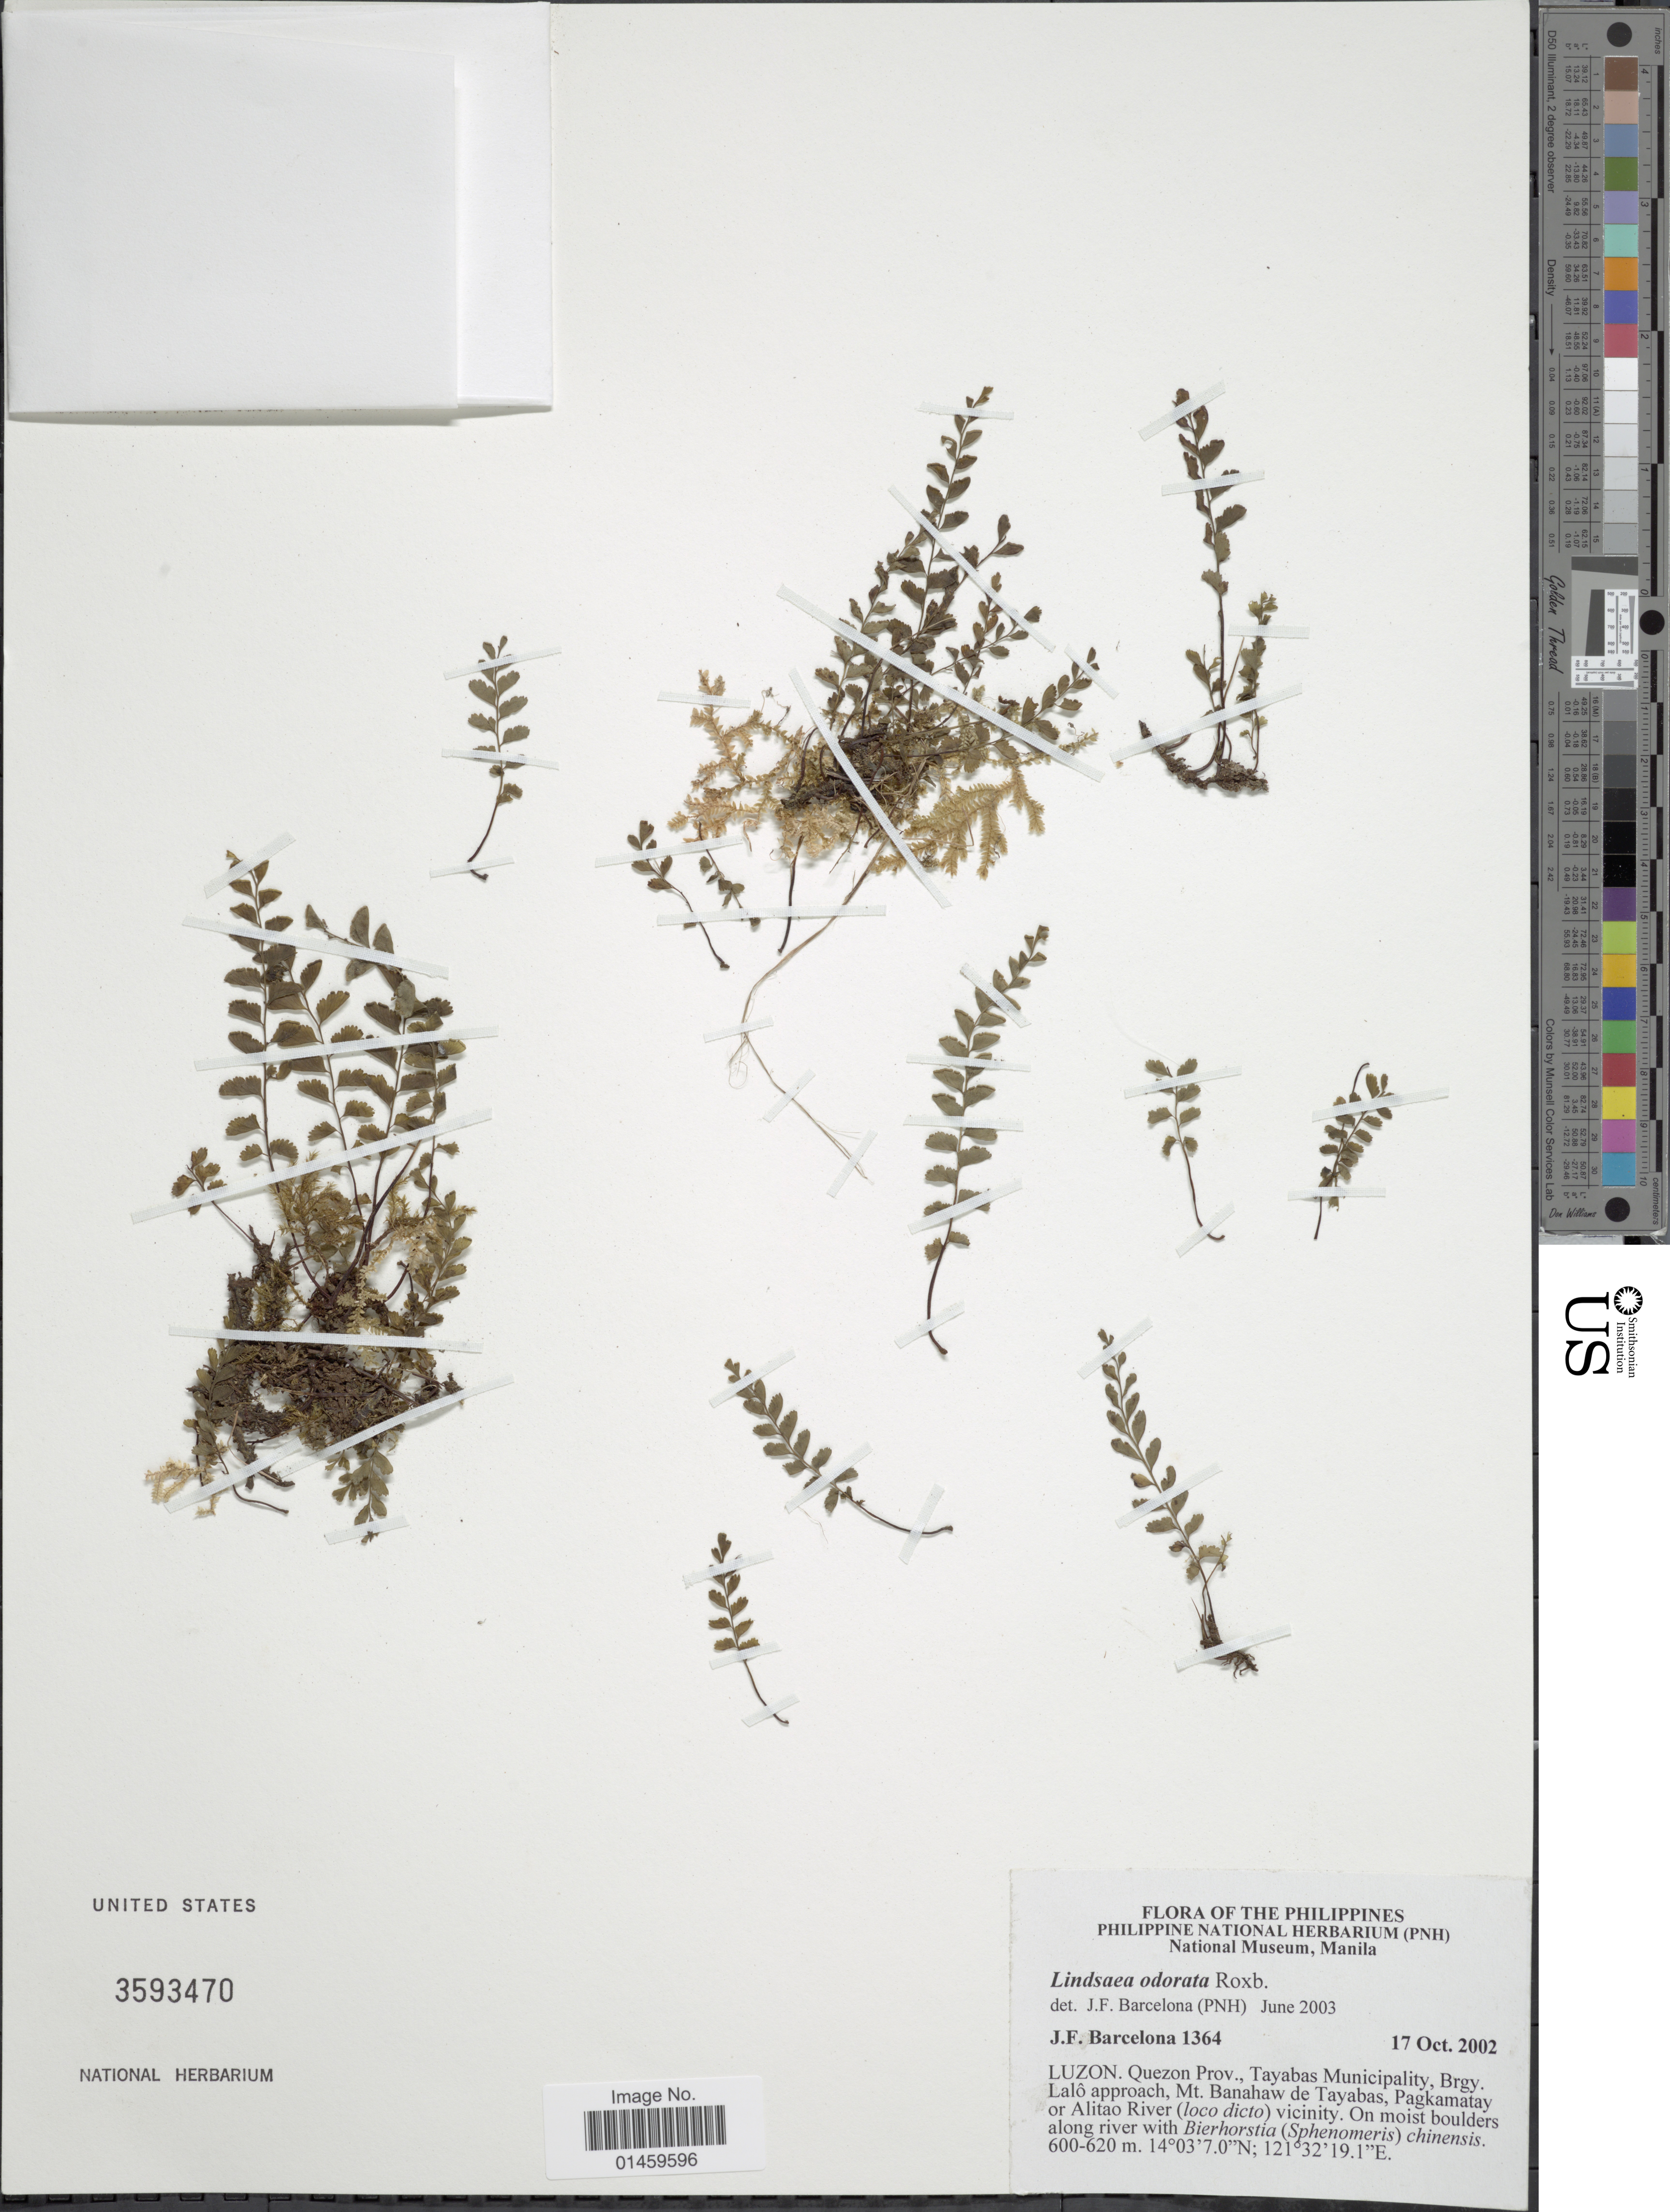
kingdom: Plantae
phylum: Tracheophyta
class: Polypodiopsida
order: Polypodiales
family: Lindsaeaceae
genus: Lindsaea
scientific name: Lindsaea odorata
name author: Roxb.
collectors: J. F. Barcelona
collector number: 1364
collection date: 2002-10-17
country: Philippines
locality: Luzon. Quezon Prov., Tayabas Municipality, Brgy. Lalo approach, Mt. Banahaw de Tayabas, Pagkamatay or Alitao River (loco dicto) vicinity. On moist boulders along river.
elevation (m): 600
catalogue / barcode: US 3593470